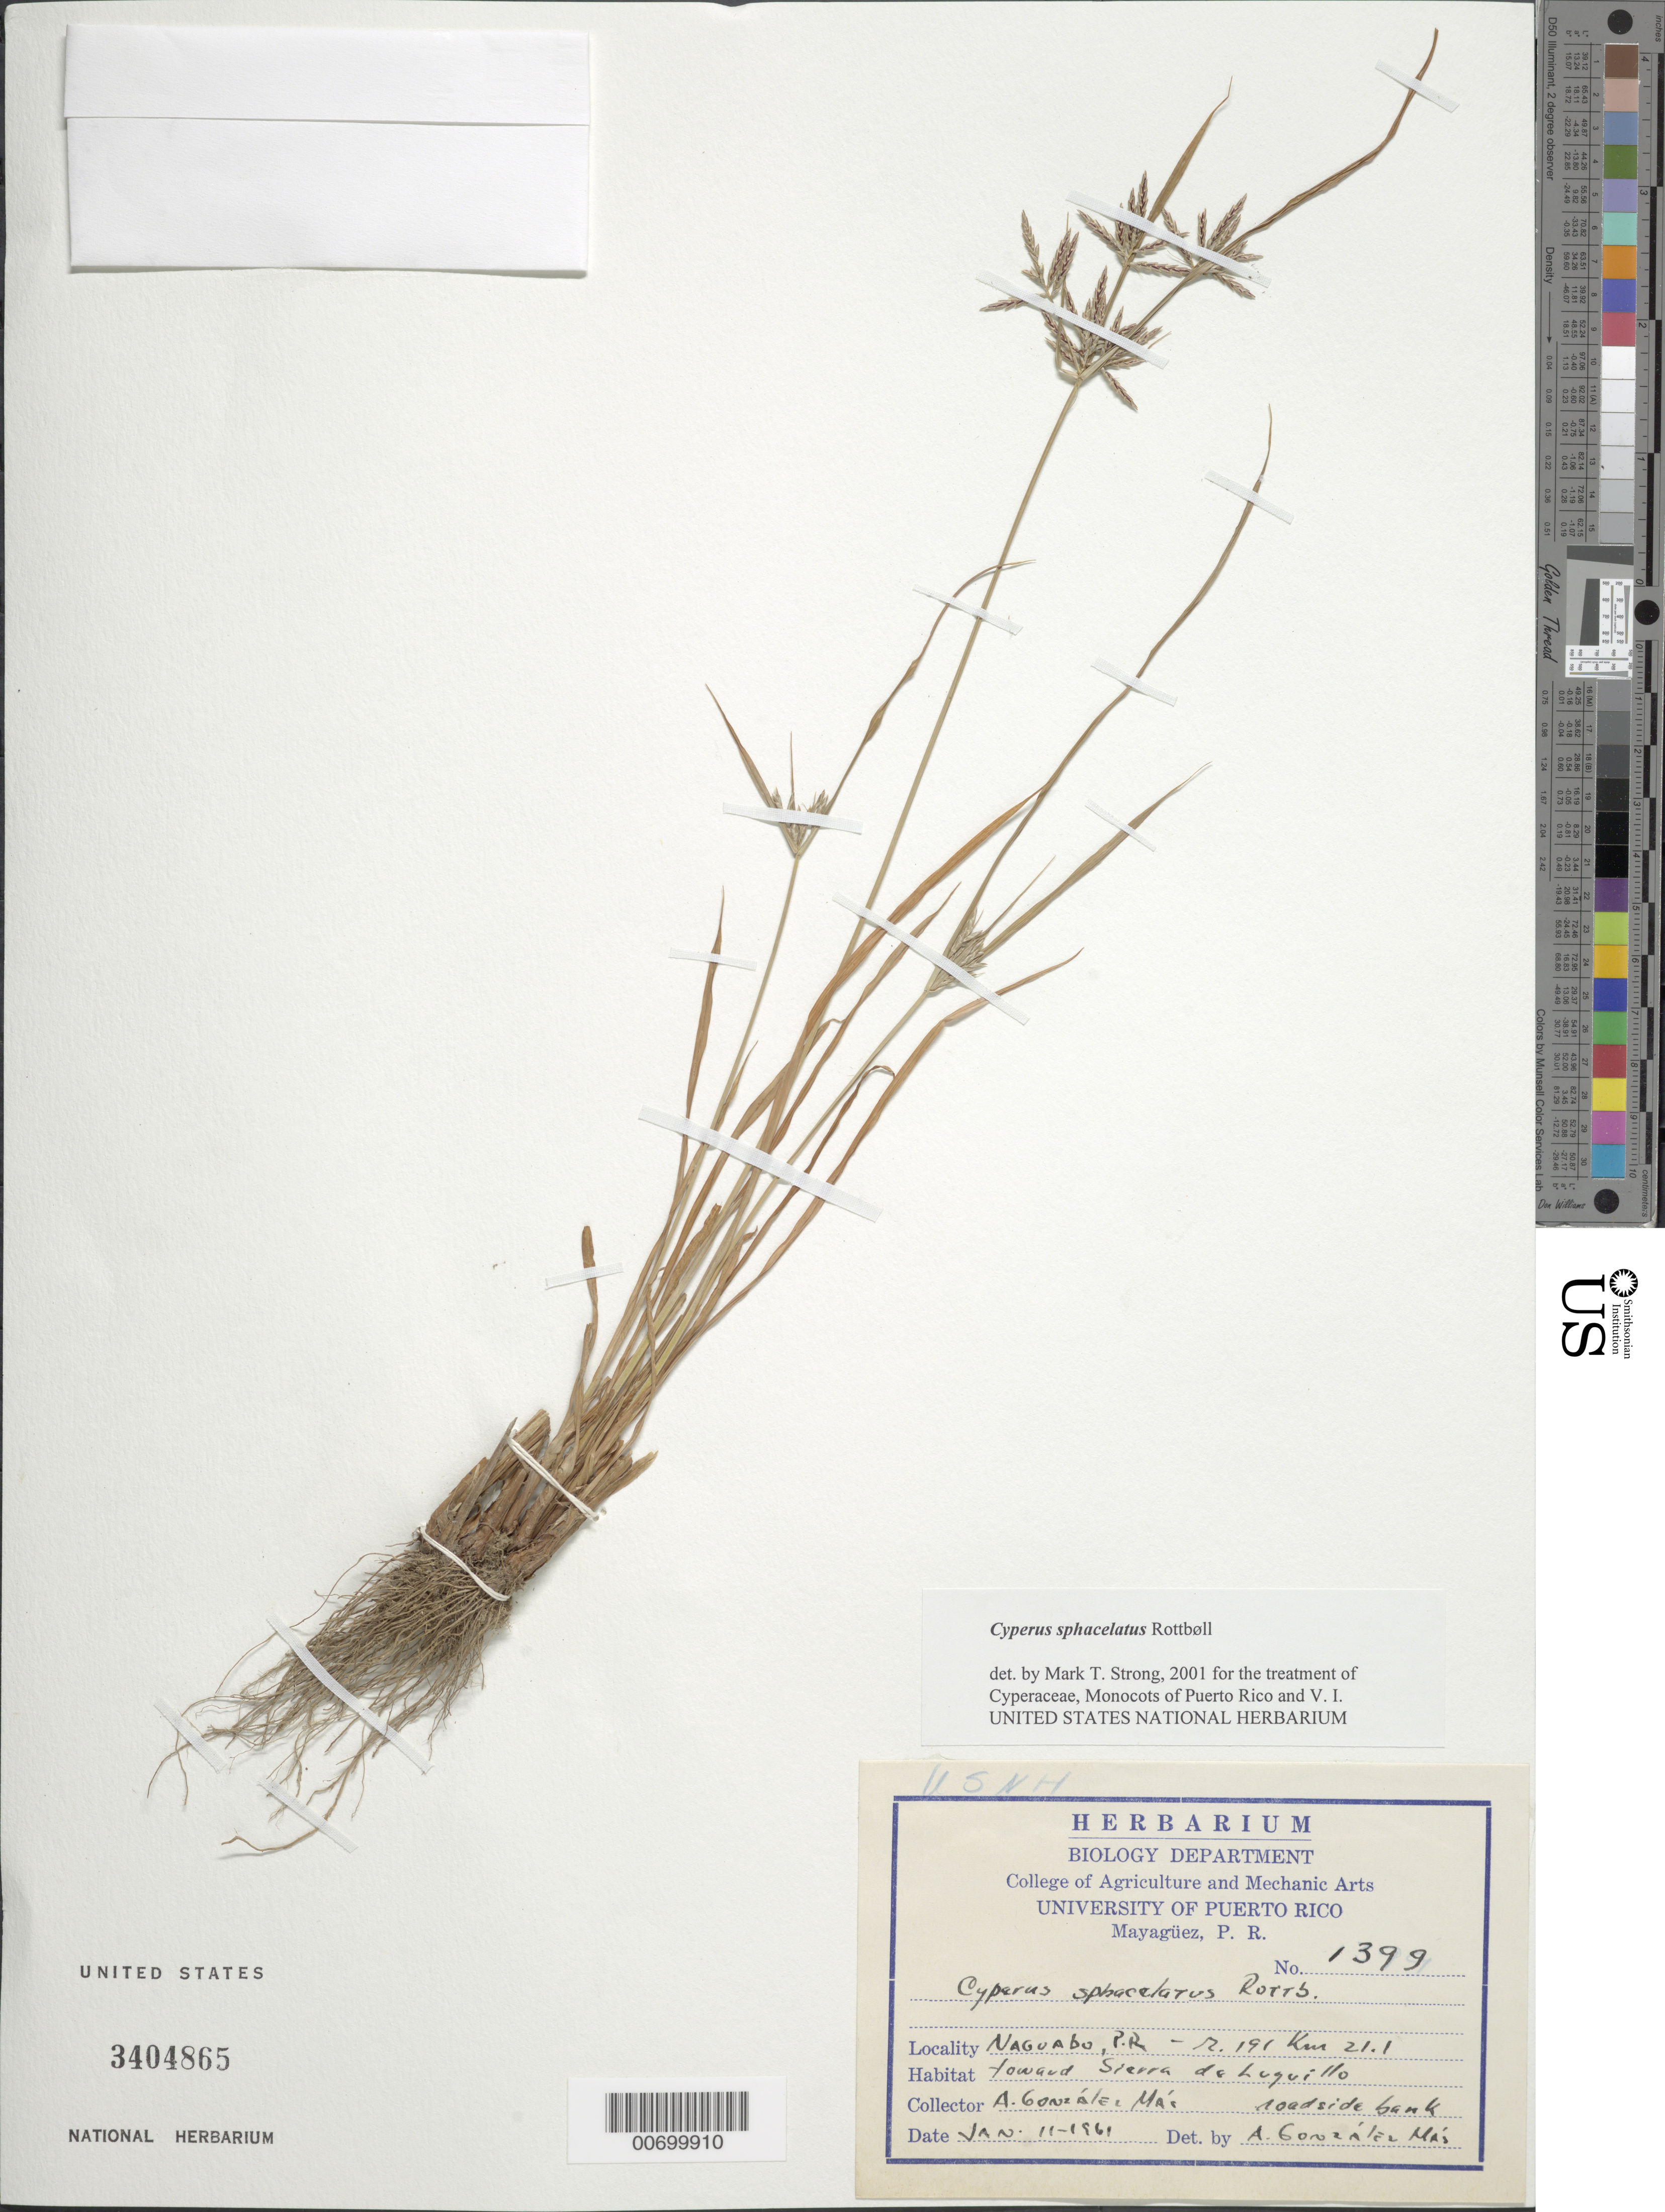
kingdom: Plantae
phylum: Tracheophyta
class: Liliopsida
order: Poales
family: Cyperaceae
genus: Cyperus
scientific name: Cyperus sphacelatus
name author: Rottb.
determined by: Strong, M. T., (US), Smithsonian Institution - National Museum of Natural History (UNITED STATES)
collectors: A. González Más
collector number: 1399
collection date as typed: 11 Jan 1961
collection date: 1961-01-11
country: Puerto Rico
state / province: Luquillo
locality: Naguabo: Rd. 191, km 21.1, towards Sierra de Luquillo.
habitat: Roadside bank.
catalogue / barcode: US 3404865